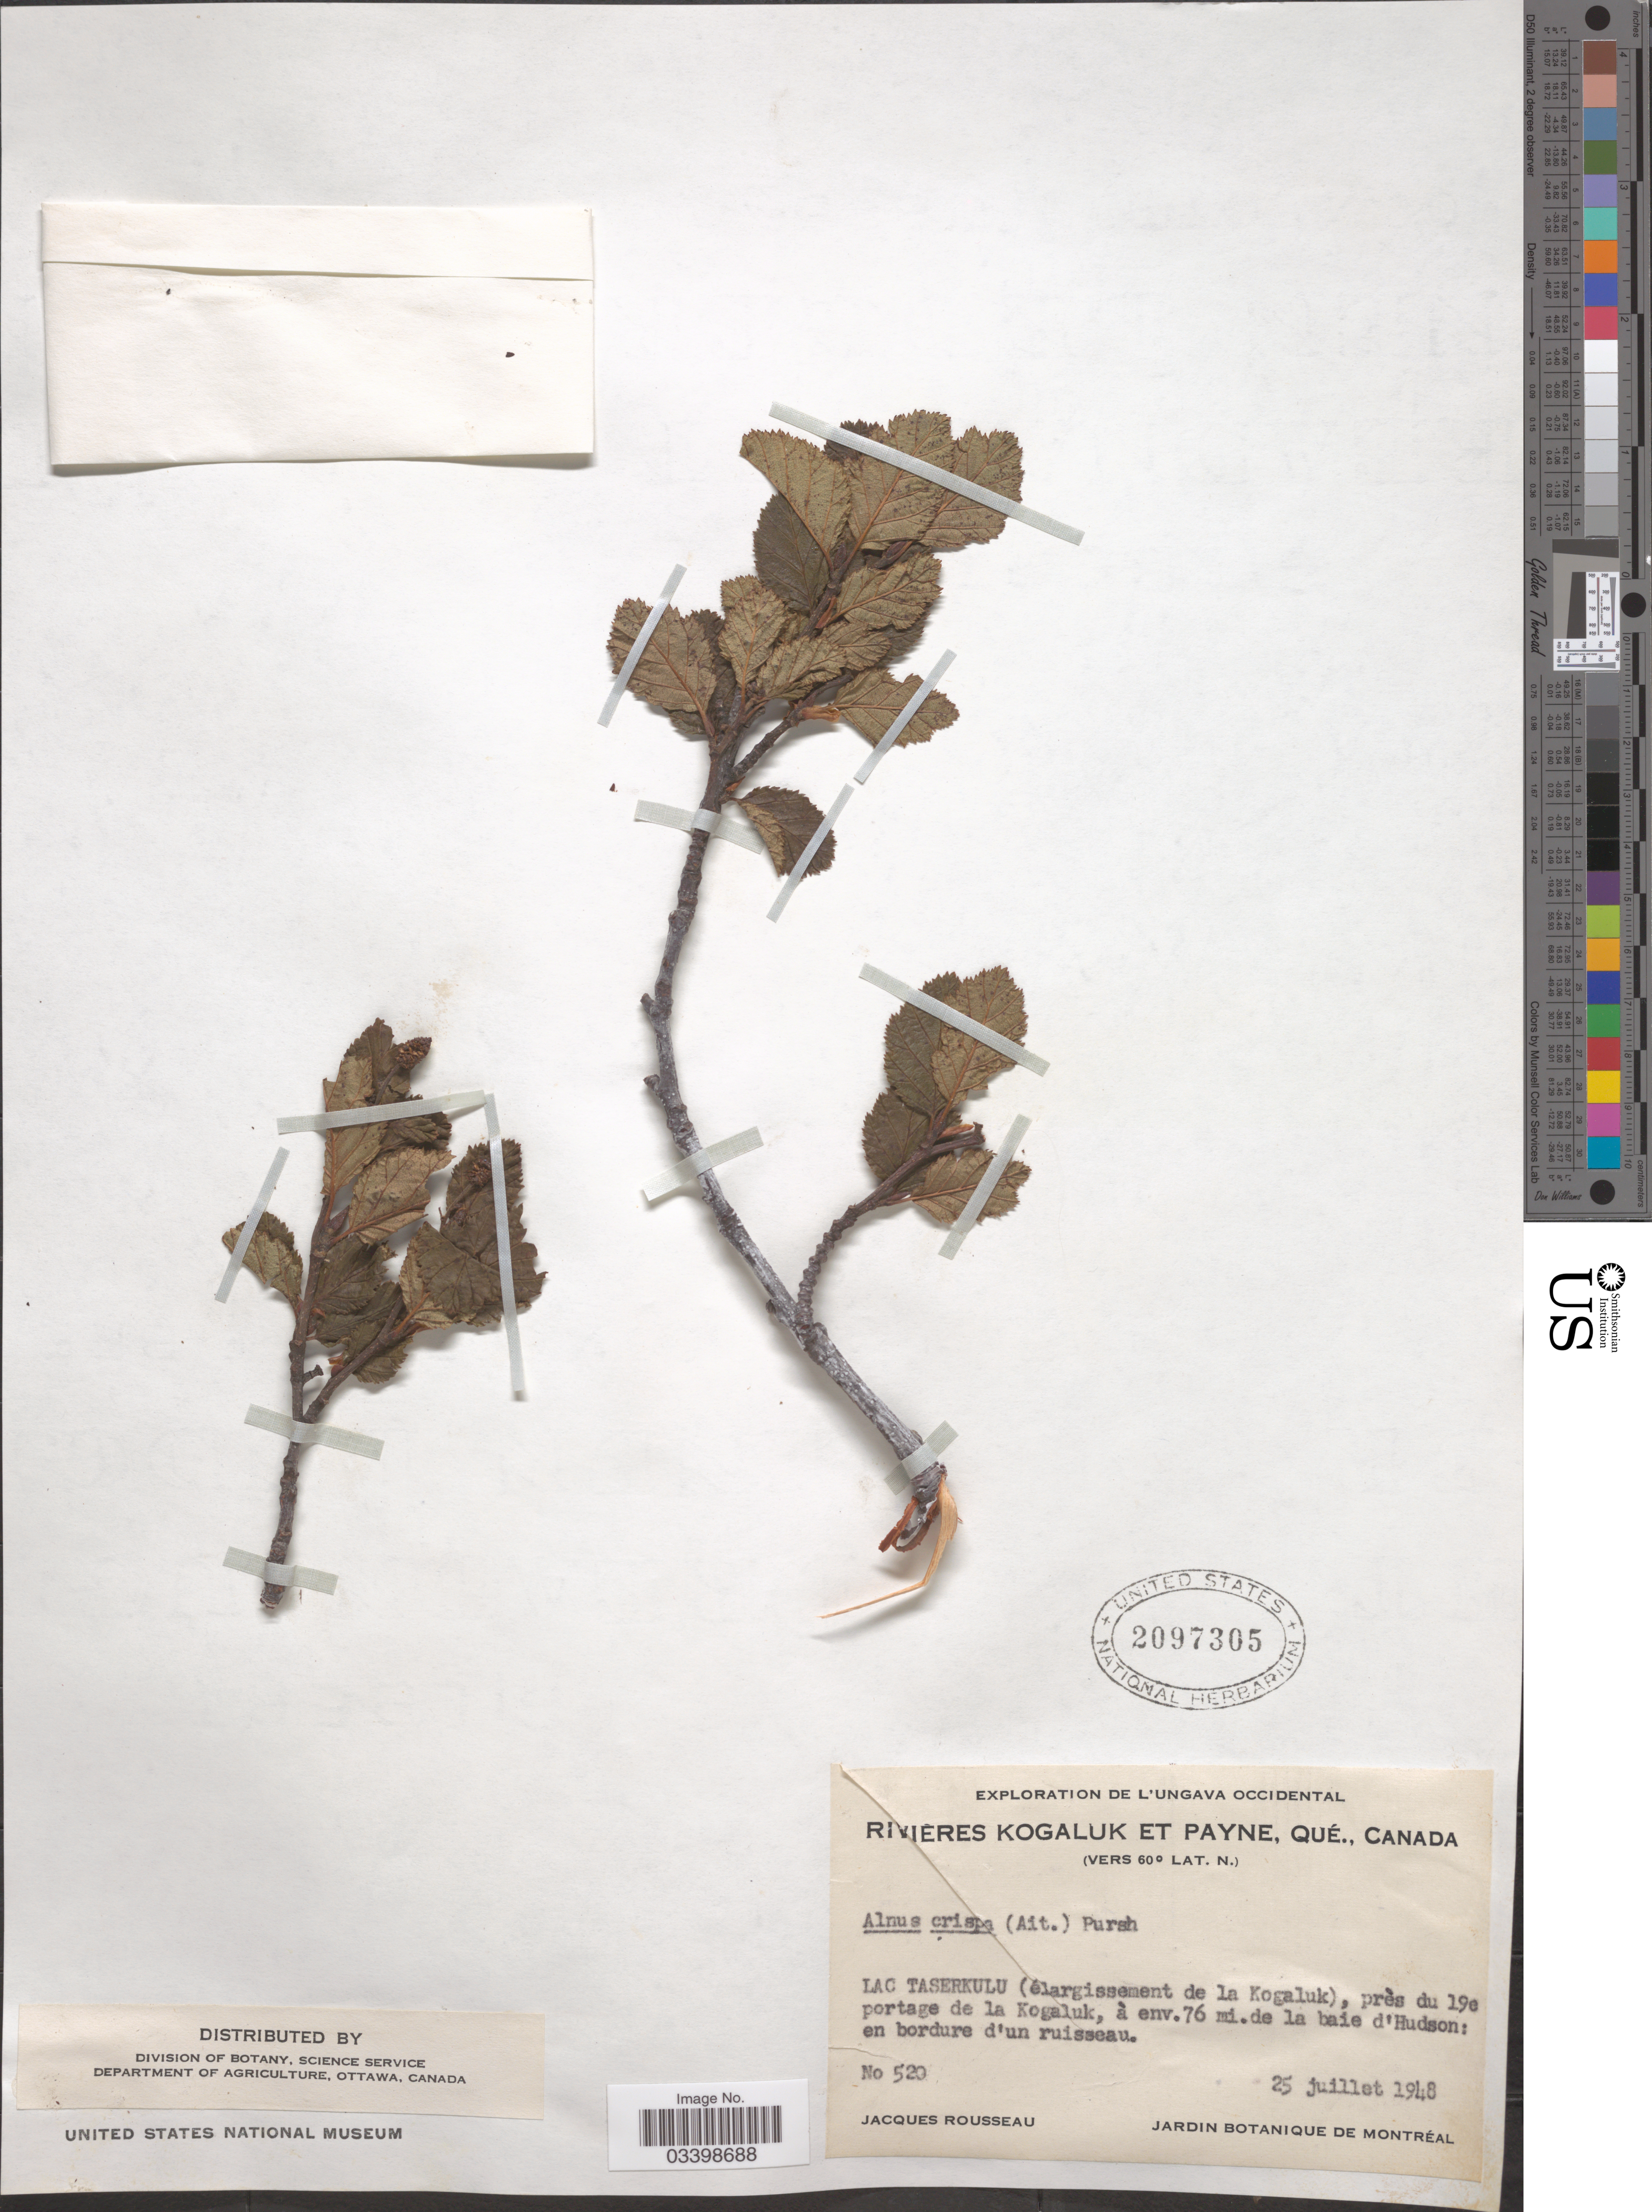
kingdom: Plantae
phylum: Tracheophyta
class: Magnoliopsida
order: Fagales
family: Betulaceae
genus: Alnus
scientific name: Alnus viridis subsp. crispa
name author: (Aiton) Turrill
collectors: J. Rousseau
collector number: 520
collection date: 1948-07-25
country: Canada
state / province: Quebec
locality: Rivières Kogaluk et Payne. Lac Taserkulu (élargissement de la Kogaluk), près du 19e portage de la Kogaluk, à env. 76 mi. de la baie d'Hudson: en bordure d'un ruisseau.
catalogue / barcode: US 2097305